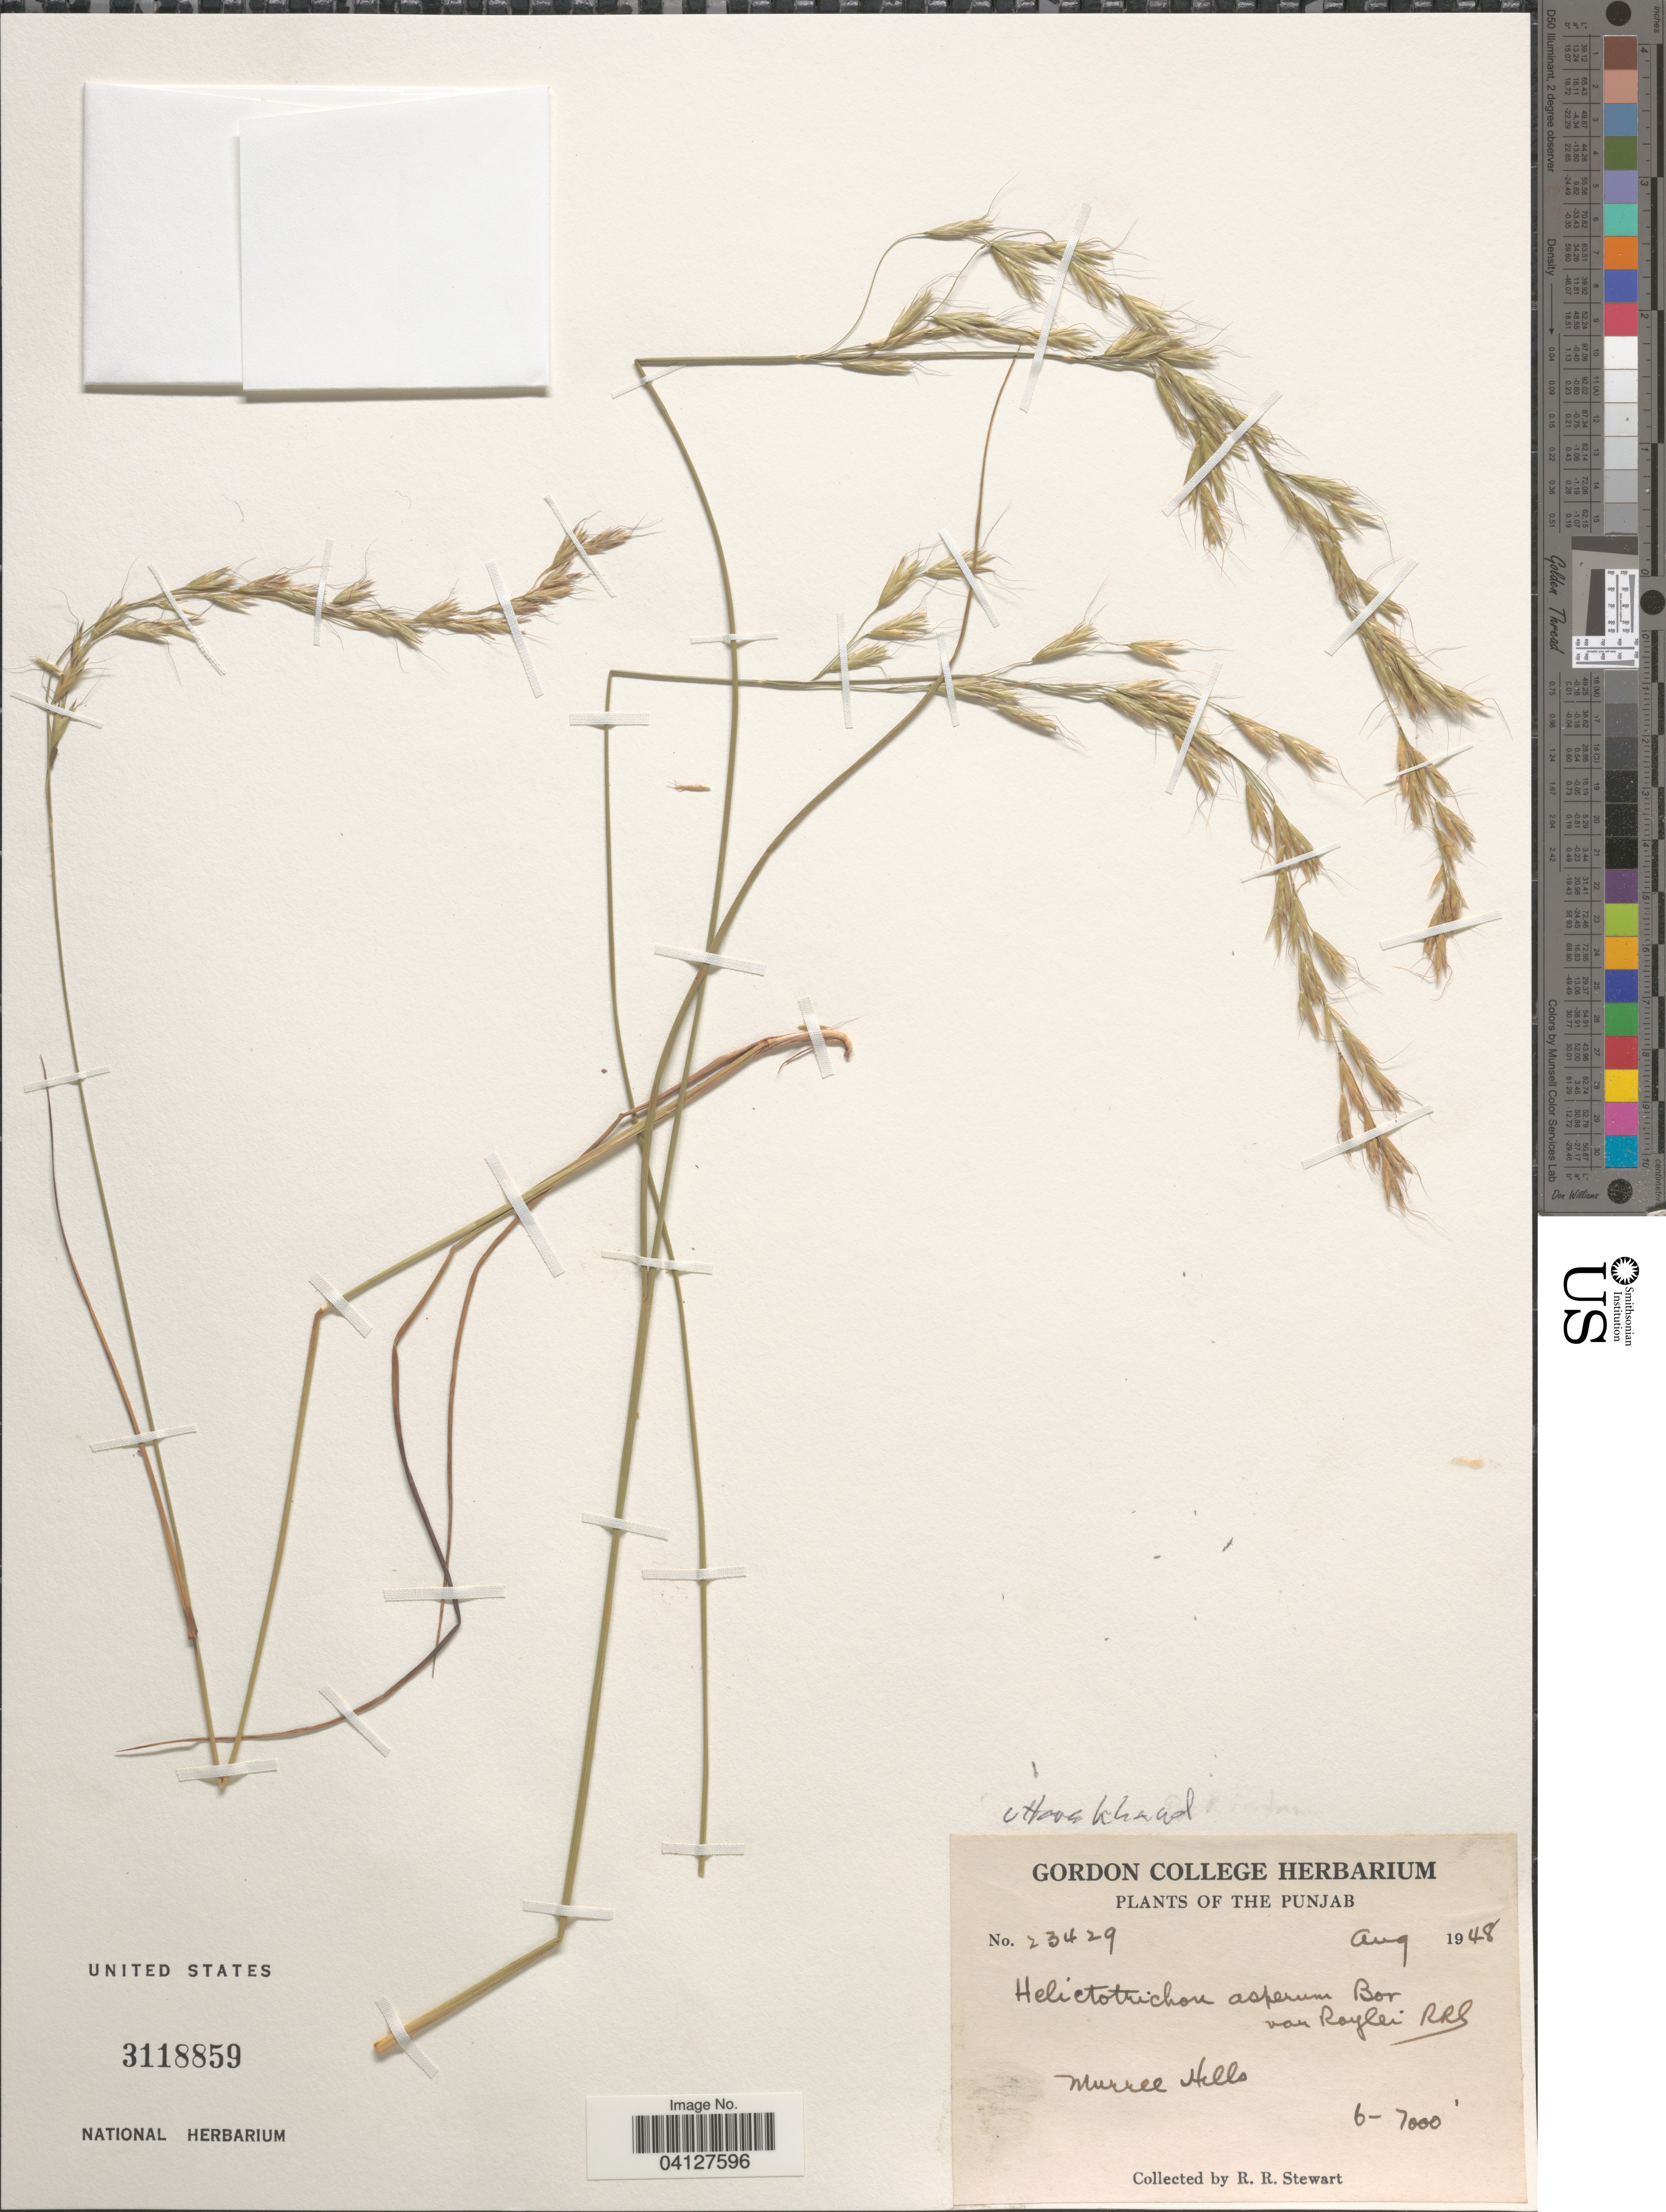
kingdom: Plantae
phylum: Tracheophyta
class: Liliopsida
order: Poales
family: Poaceae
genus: Helictotrichon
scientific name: Helictotrichon asperum var. roylei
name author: (Hook. f.) R.R. Stewart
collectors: R. Stewart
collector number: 23429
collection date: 1948-08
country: Pakistan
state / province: Punjab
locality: Murree Hills.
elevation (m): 1829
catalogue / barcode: US 3118859